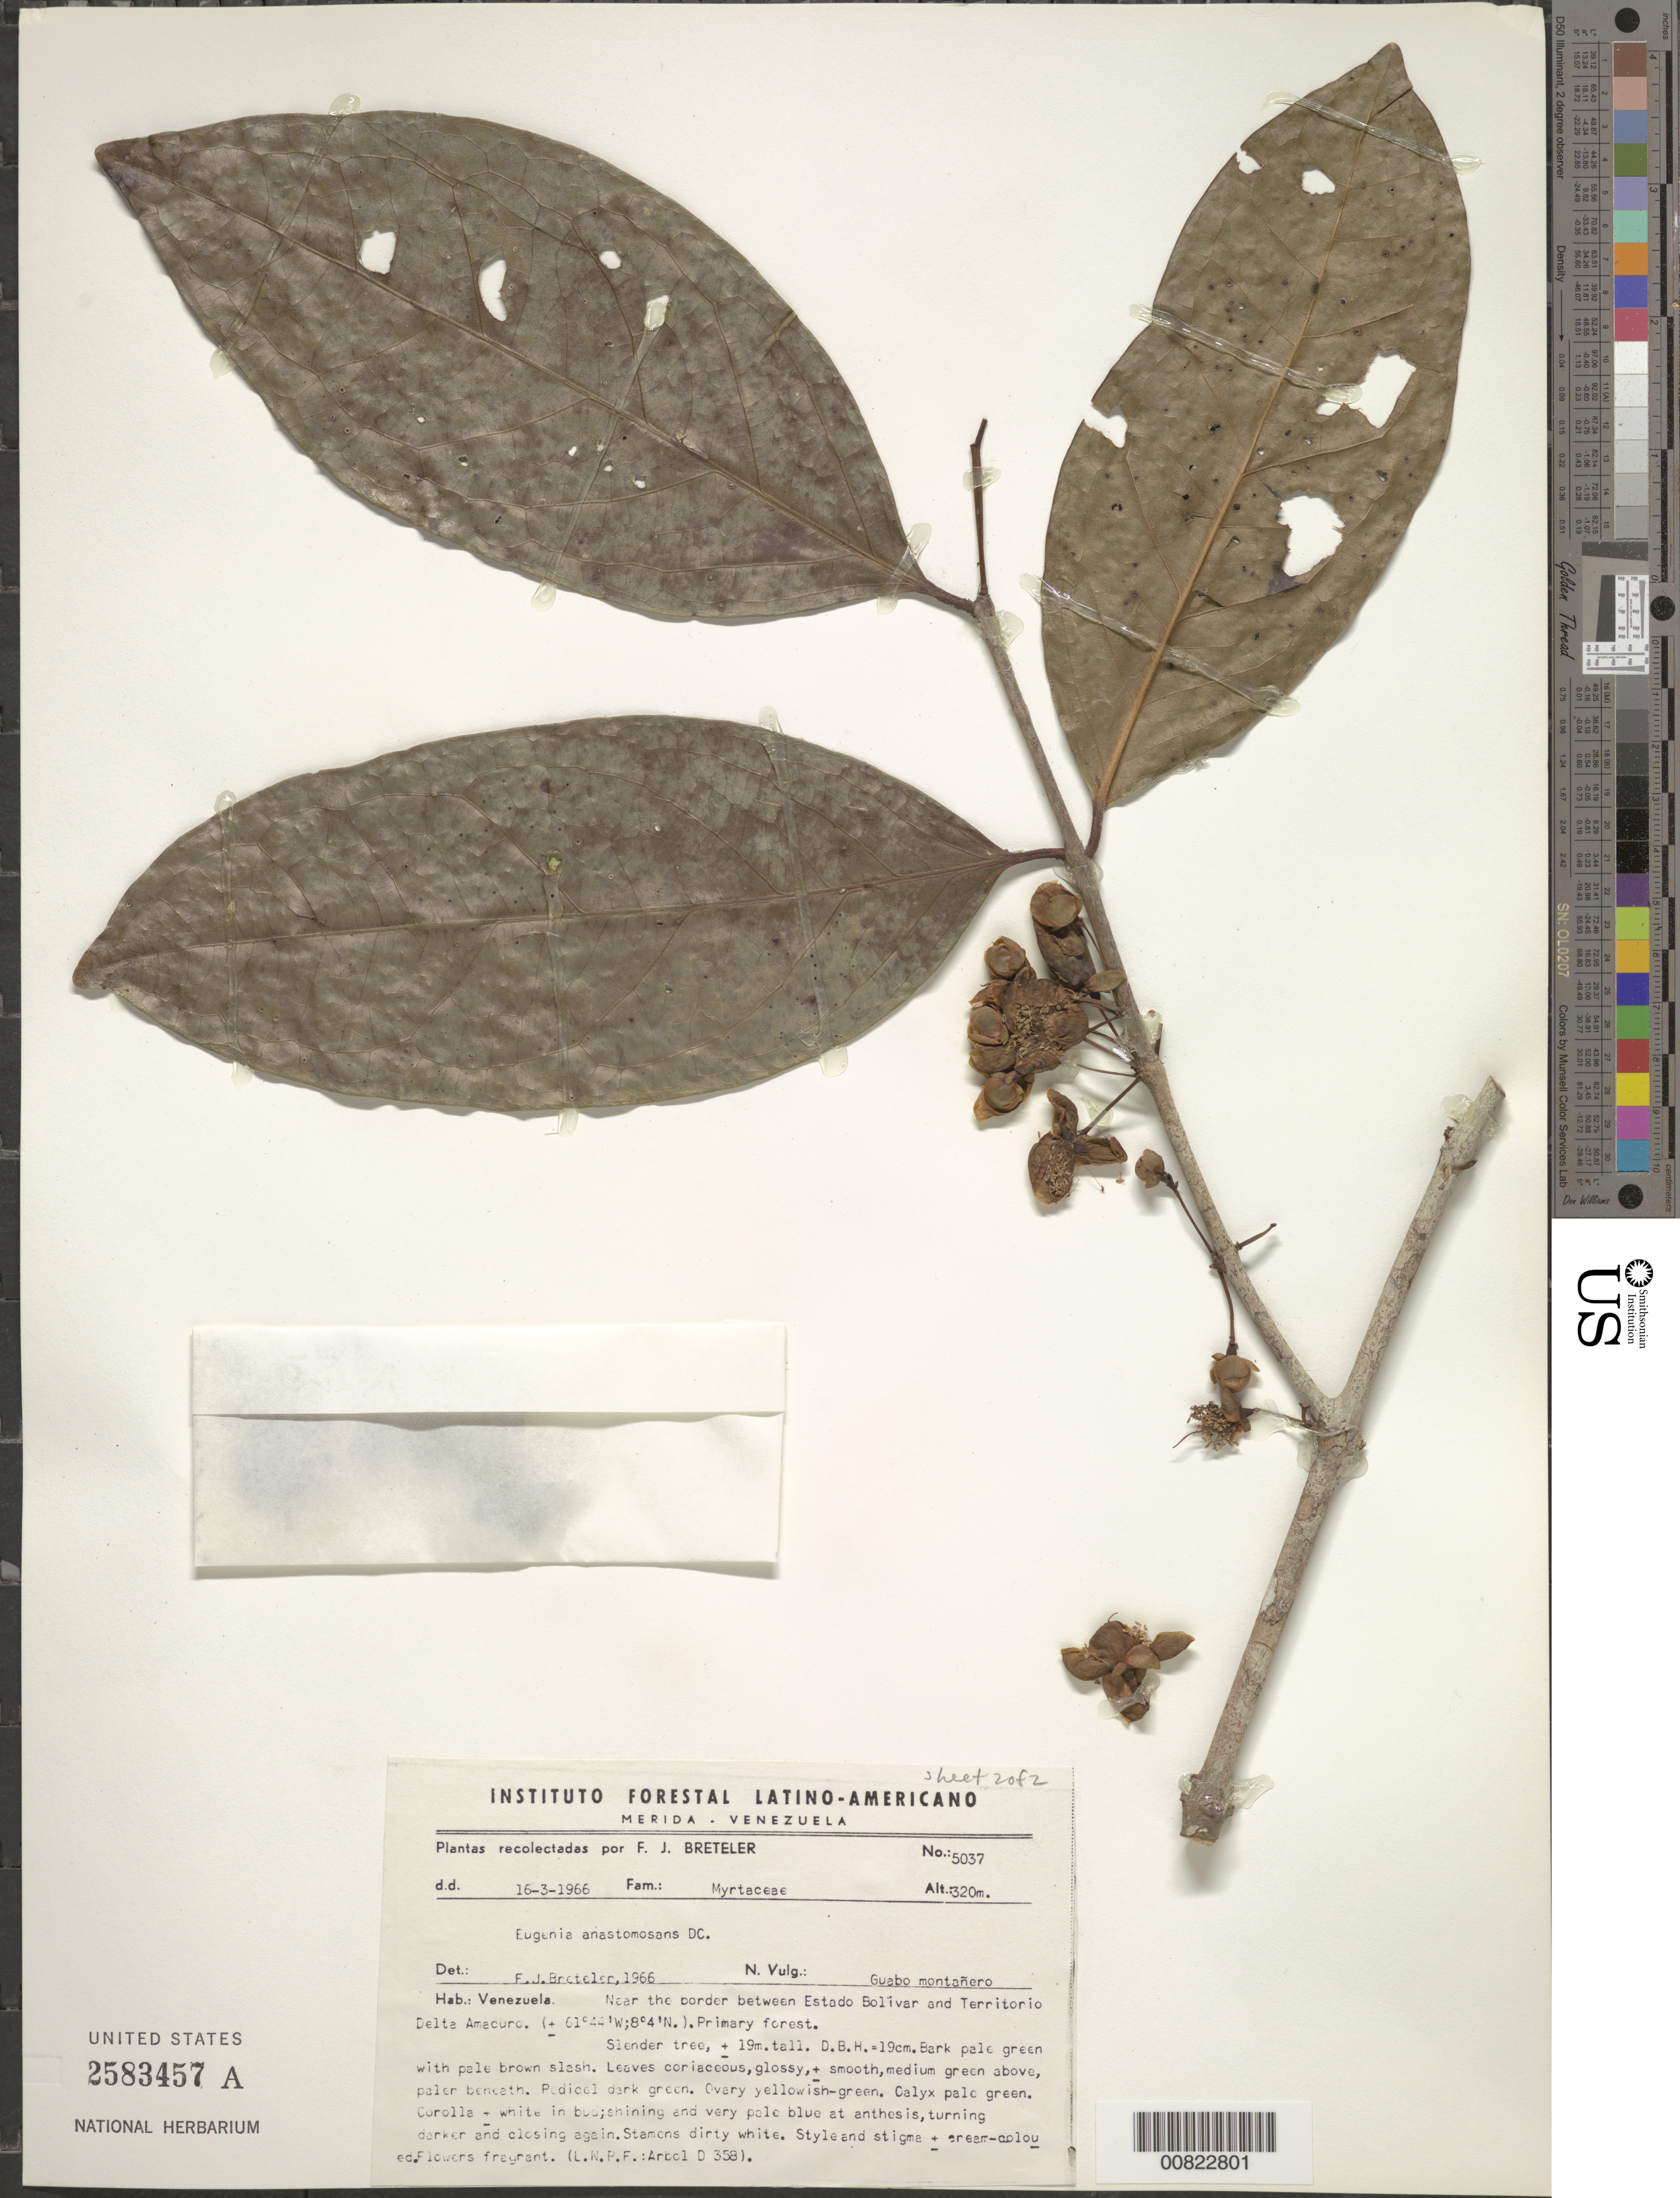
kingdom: Plantae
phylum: Tracheophyta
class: Magnoliopsida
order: Myrtales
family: Myrtaceae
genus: Eugenia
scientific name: Eugenia anastomosans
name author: DC.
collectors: F. J. Breteler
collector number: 5037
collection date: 1966-03-16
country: Venezuela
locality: Near the border between Estado Bolívar and Territorio Delta Amacuro.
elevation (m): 320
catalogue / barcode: US 2583457A